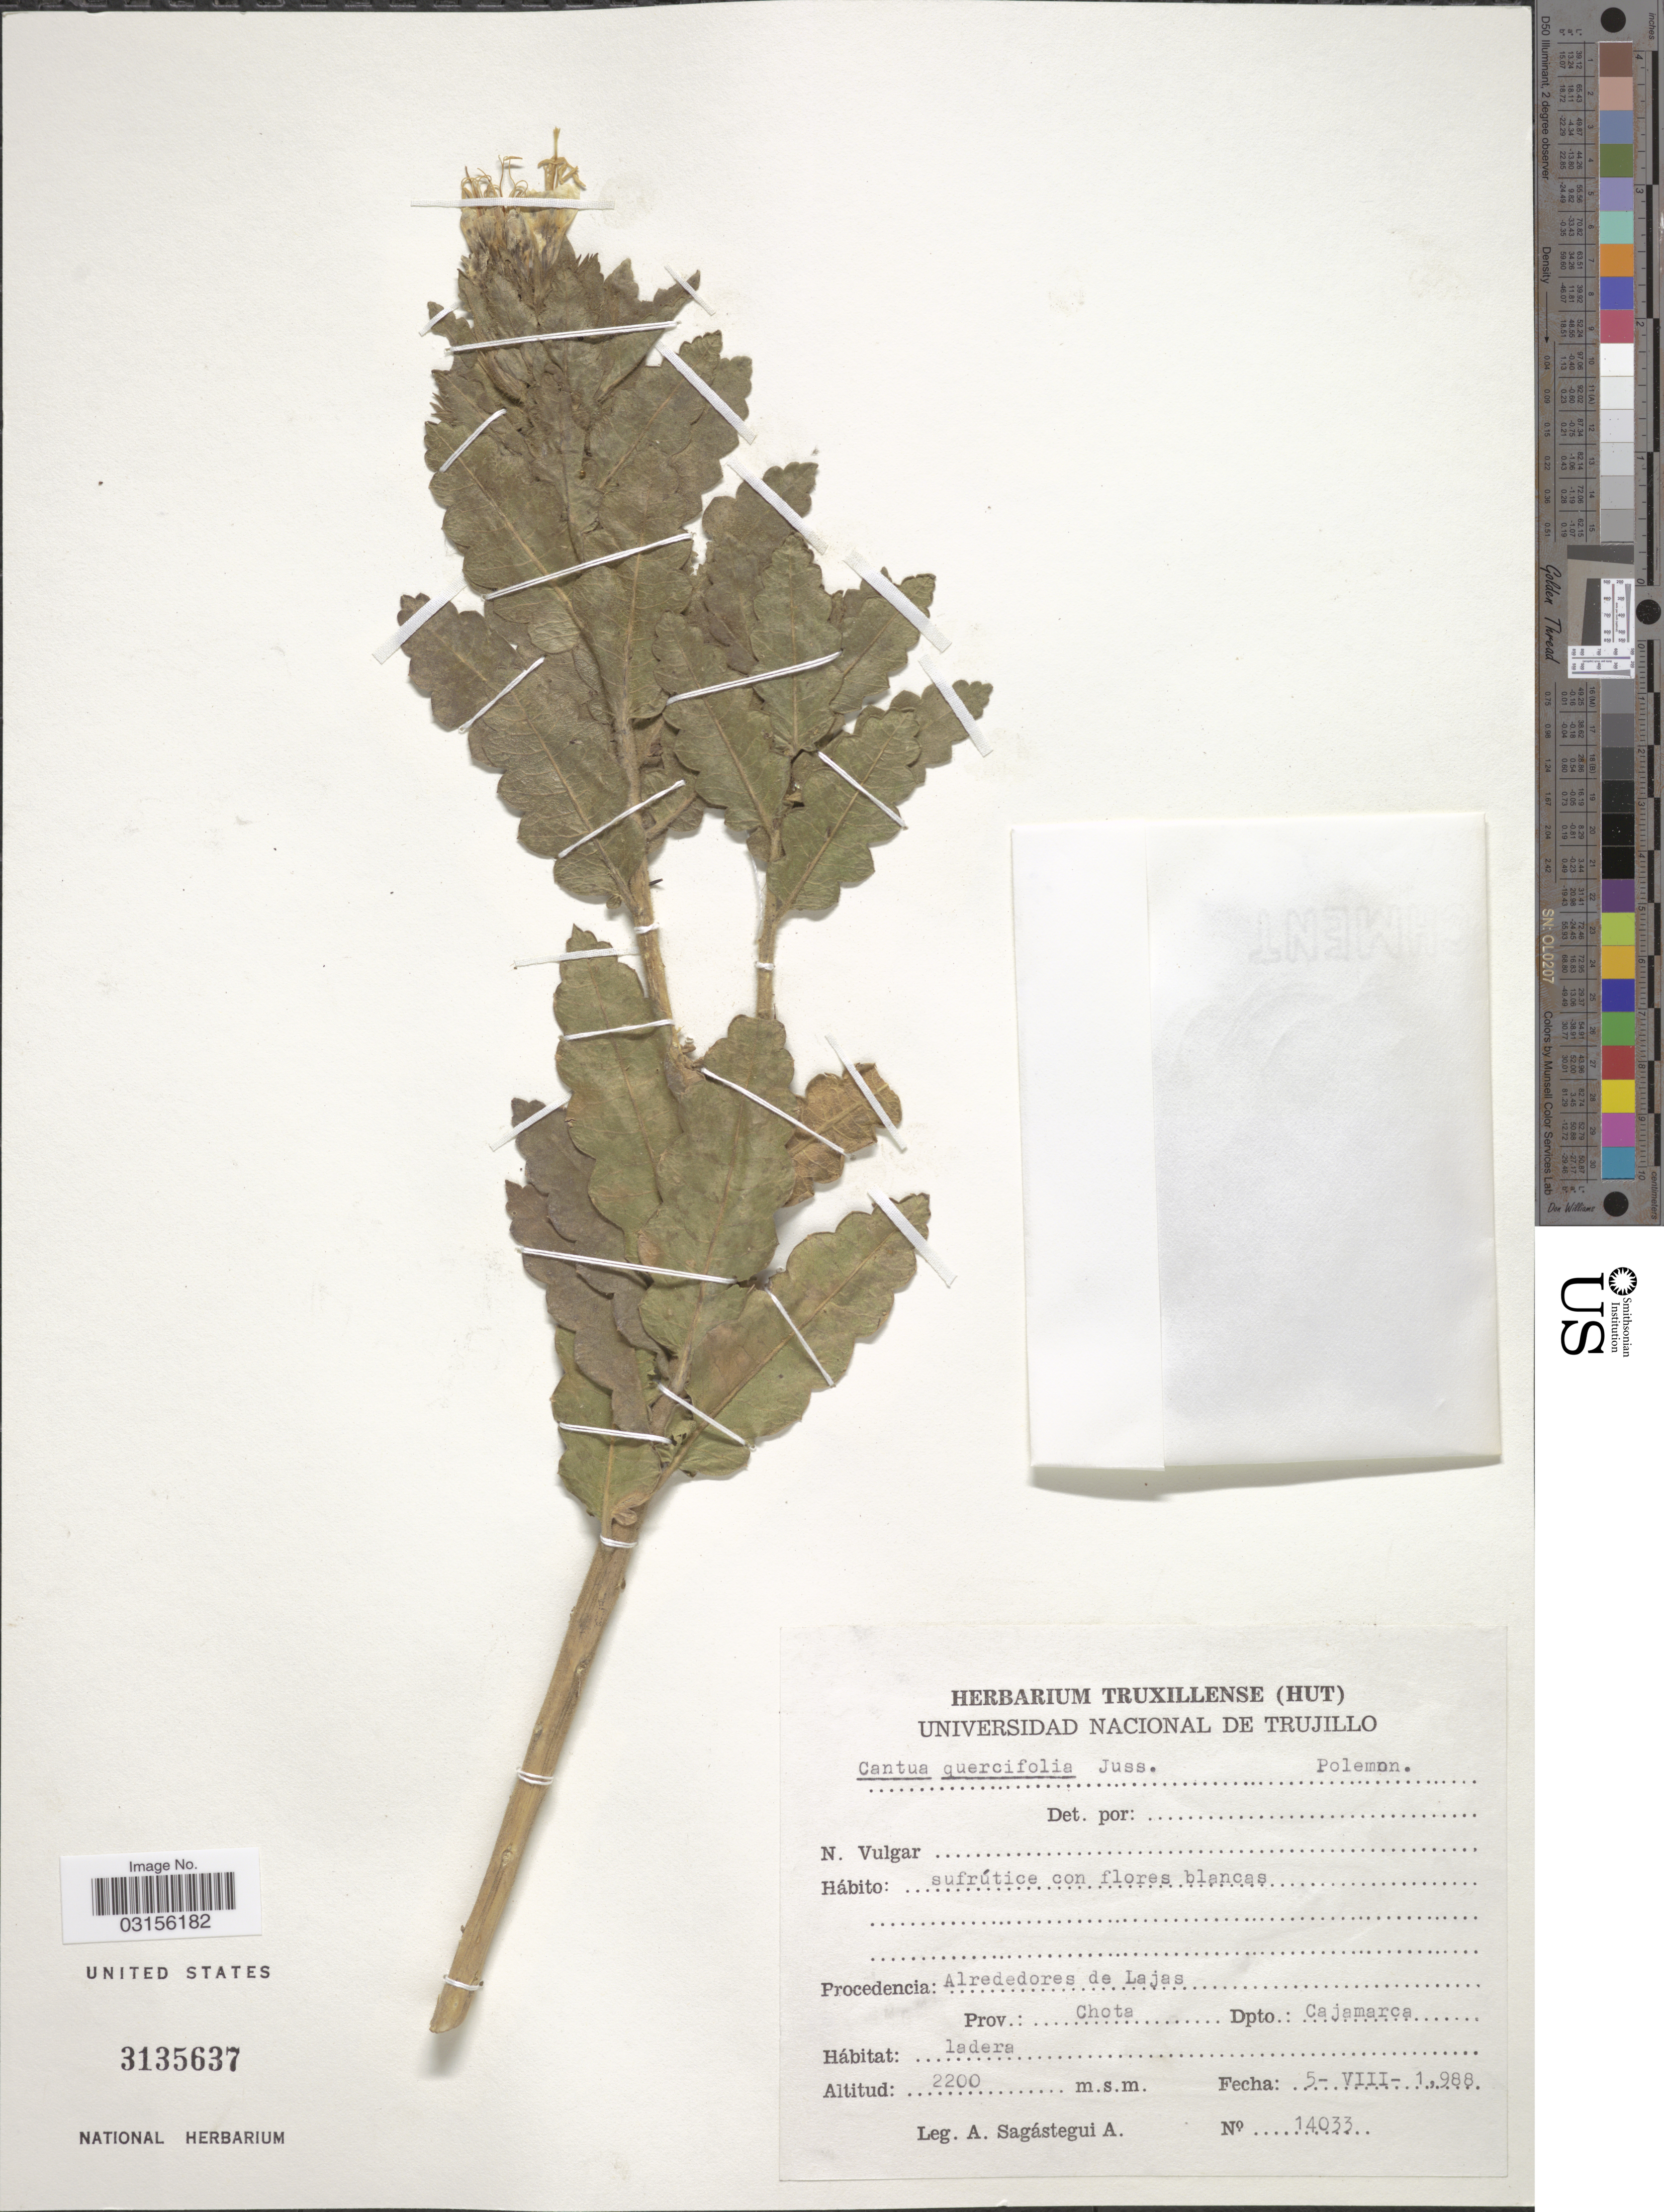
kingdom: Plantae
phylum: Tracheophyta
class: Magnoliopsida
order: Ericales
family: Polemoniaceae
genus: Cantua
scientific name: Cantua quercifolia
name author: Juss.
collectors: A. Sagástegui A.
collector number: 14033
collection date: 1988-08-05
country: Peru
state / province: Cajamarca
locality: Procedencia: Alrededores de Lajas. Prov.: Chote. Dpto. Cajamarca.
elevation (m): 2200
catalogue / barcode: US 3135637